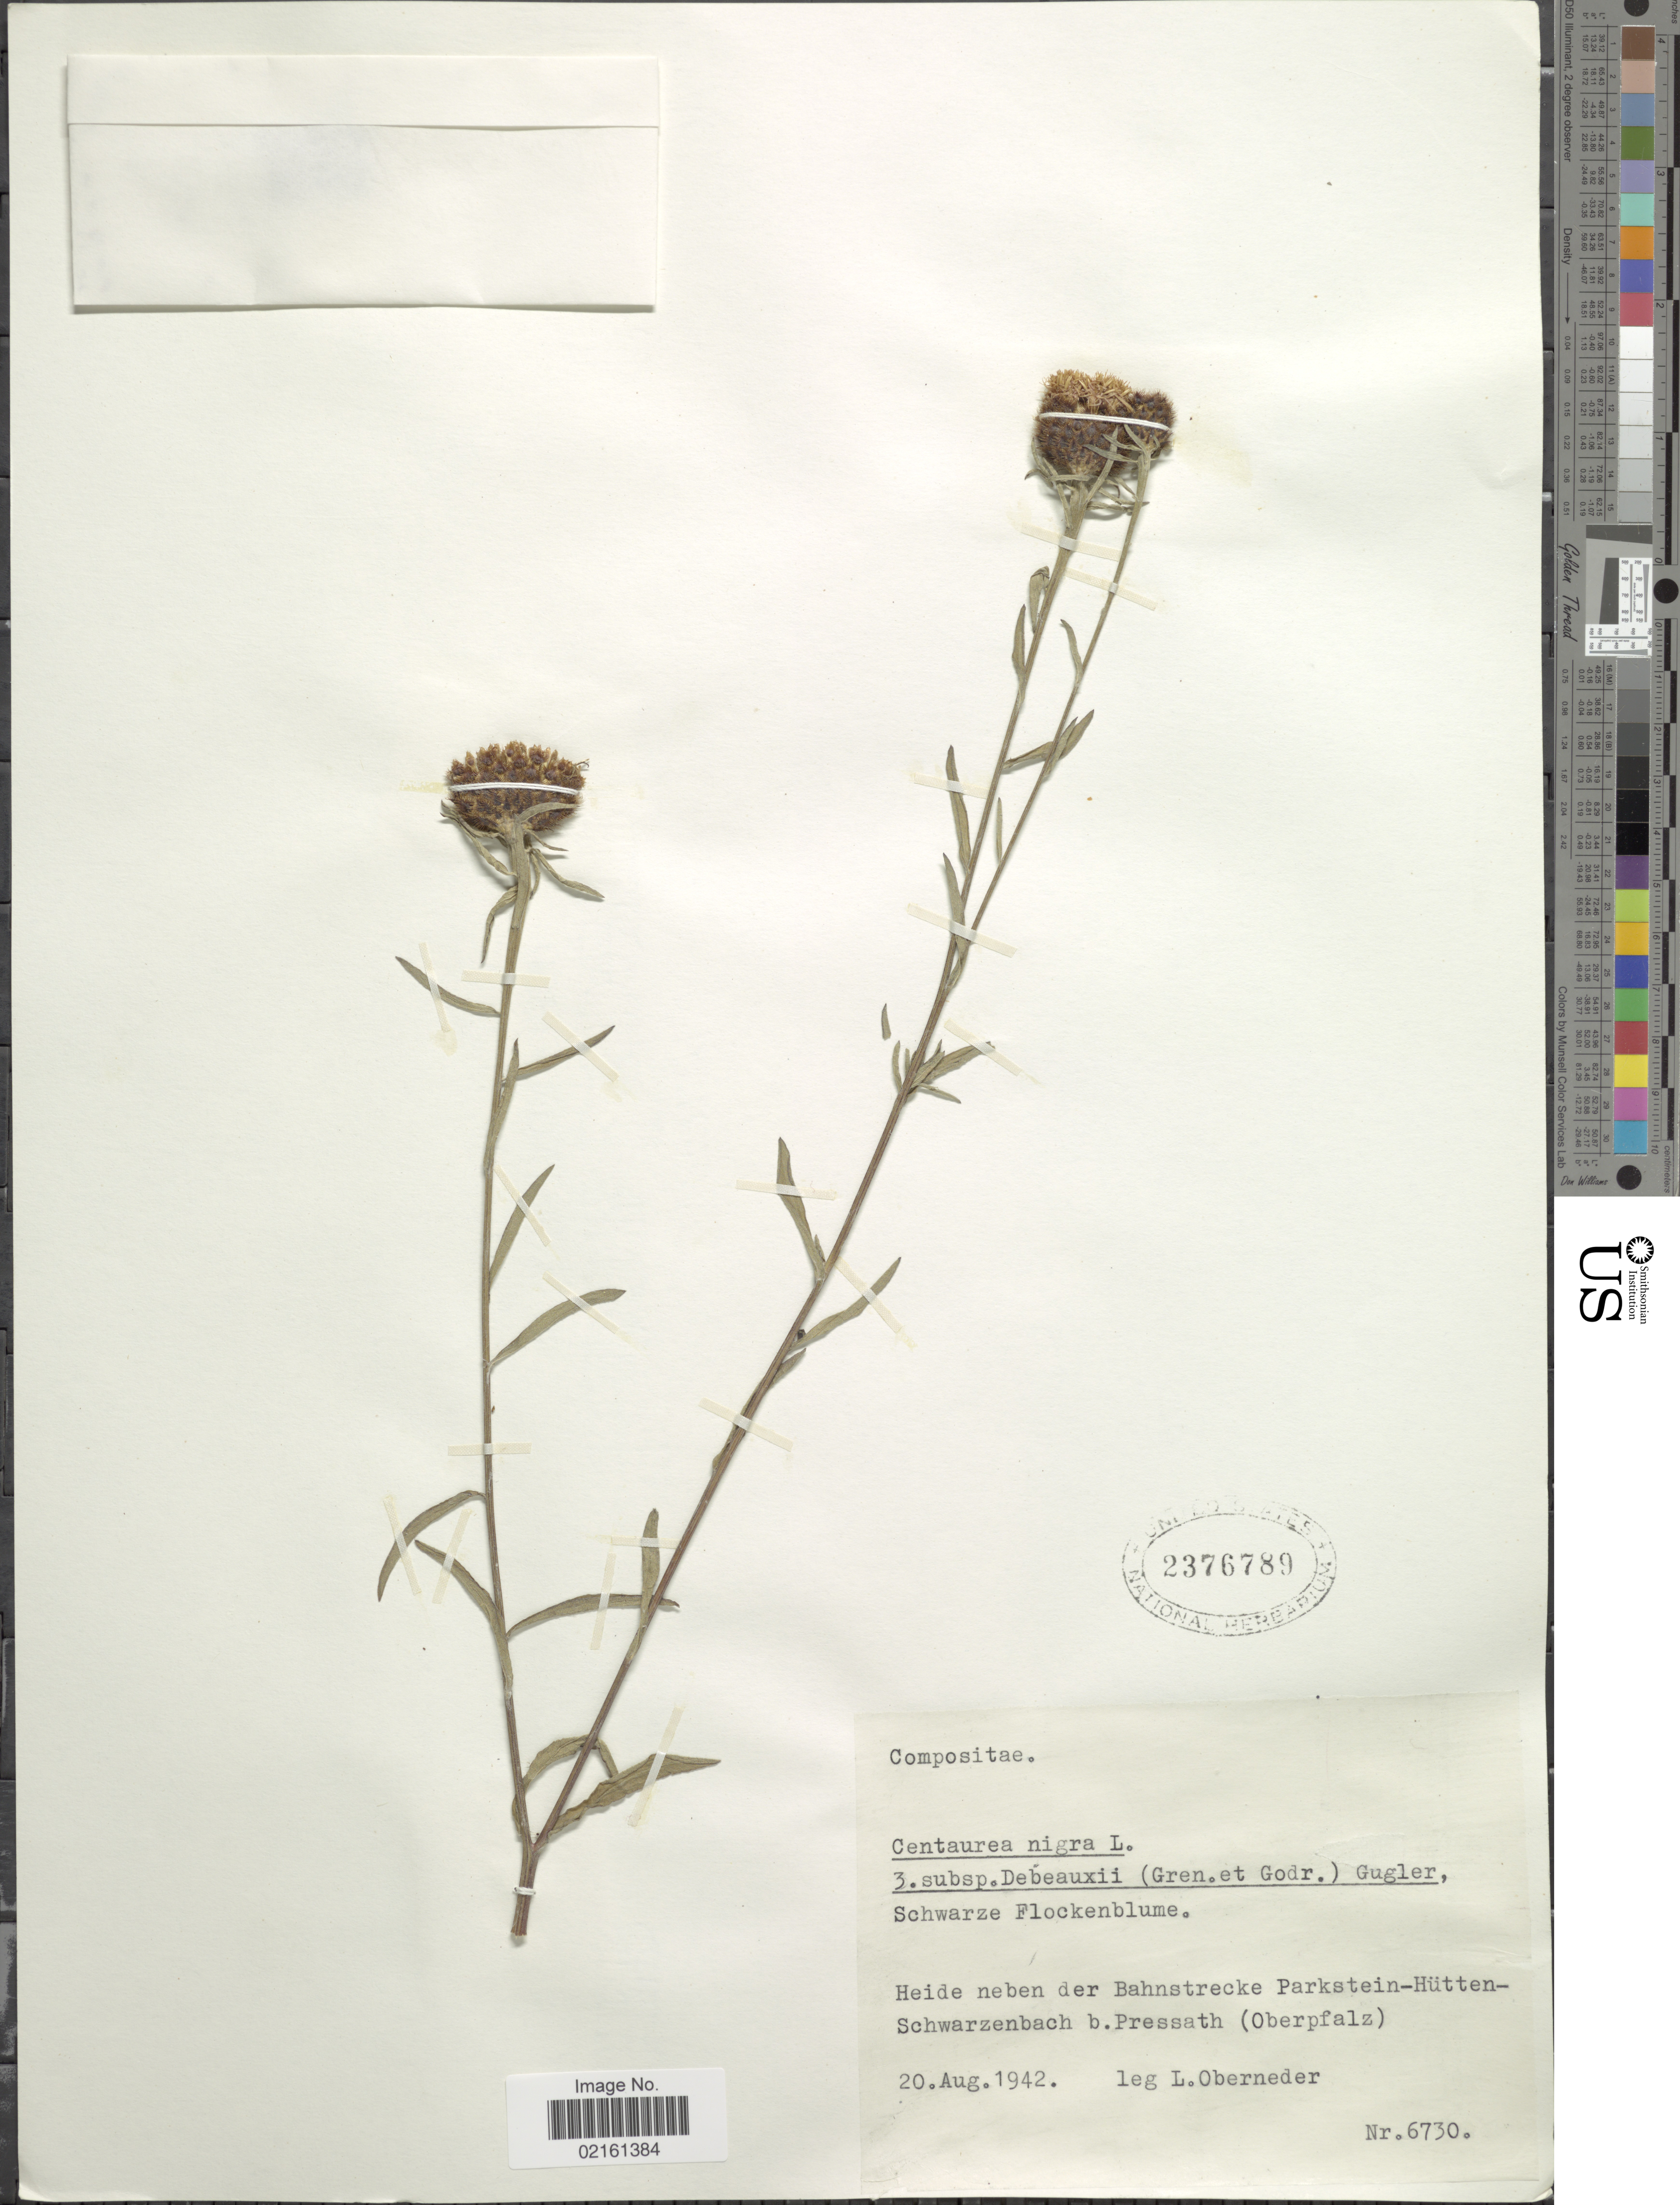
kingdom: Plantae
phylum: Tracheophyta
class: Magnoliopsida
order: Asterales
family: Asteraceae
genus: Centaurea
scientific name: Centaurea nigra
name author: L.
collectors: L. Oberneder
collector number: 6730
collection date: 1942-08-20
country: Germany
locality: Heide neben der Bahnstrecke Parkstein-Hutten-Schwarzenbach b. Pressath (Oberpfalz)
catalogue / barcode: US 2376789